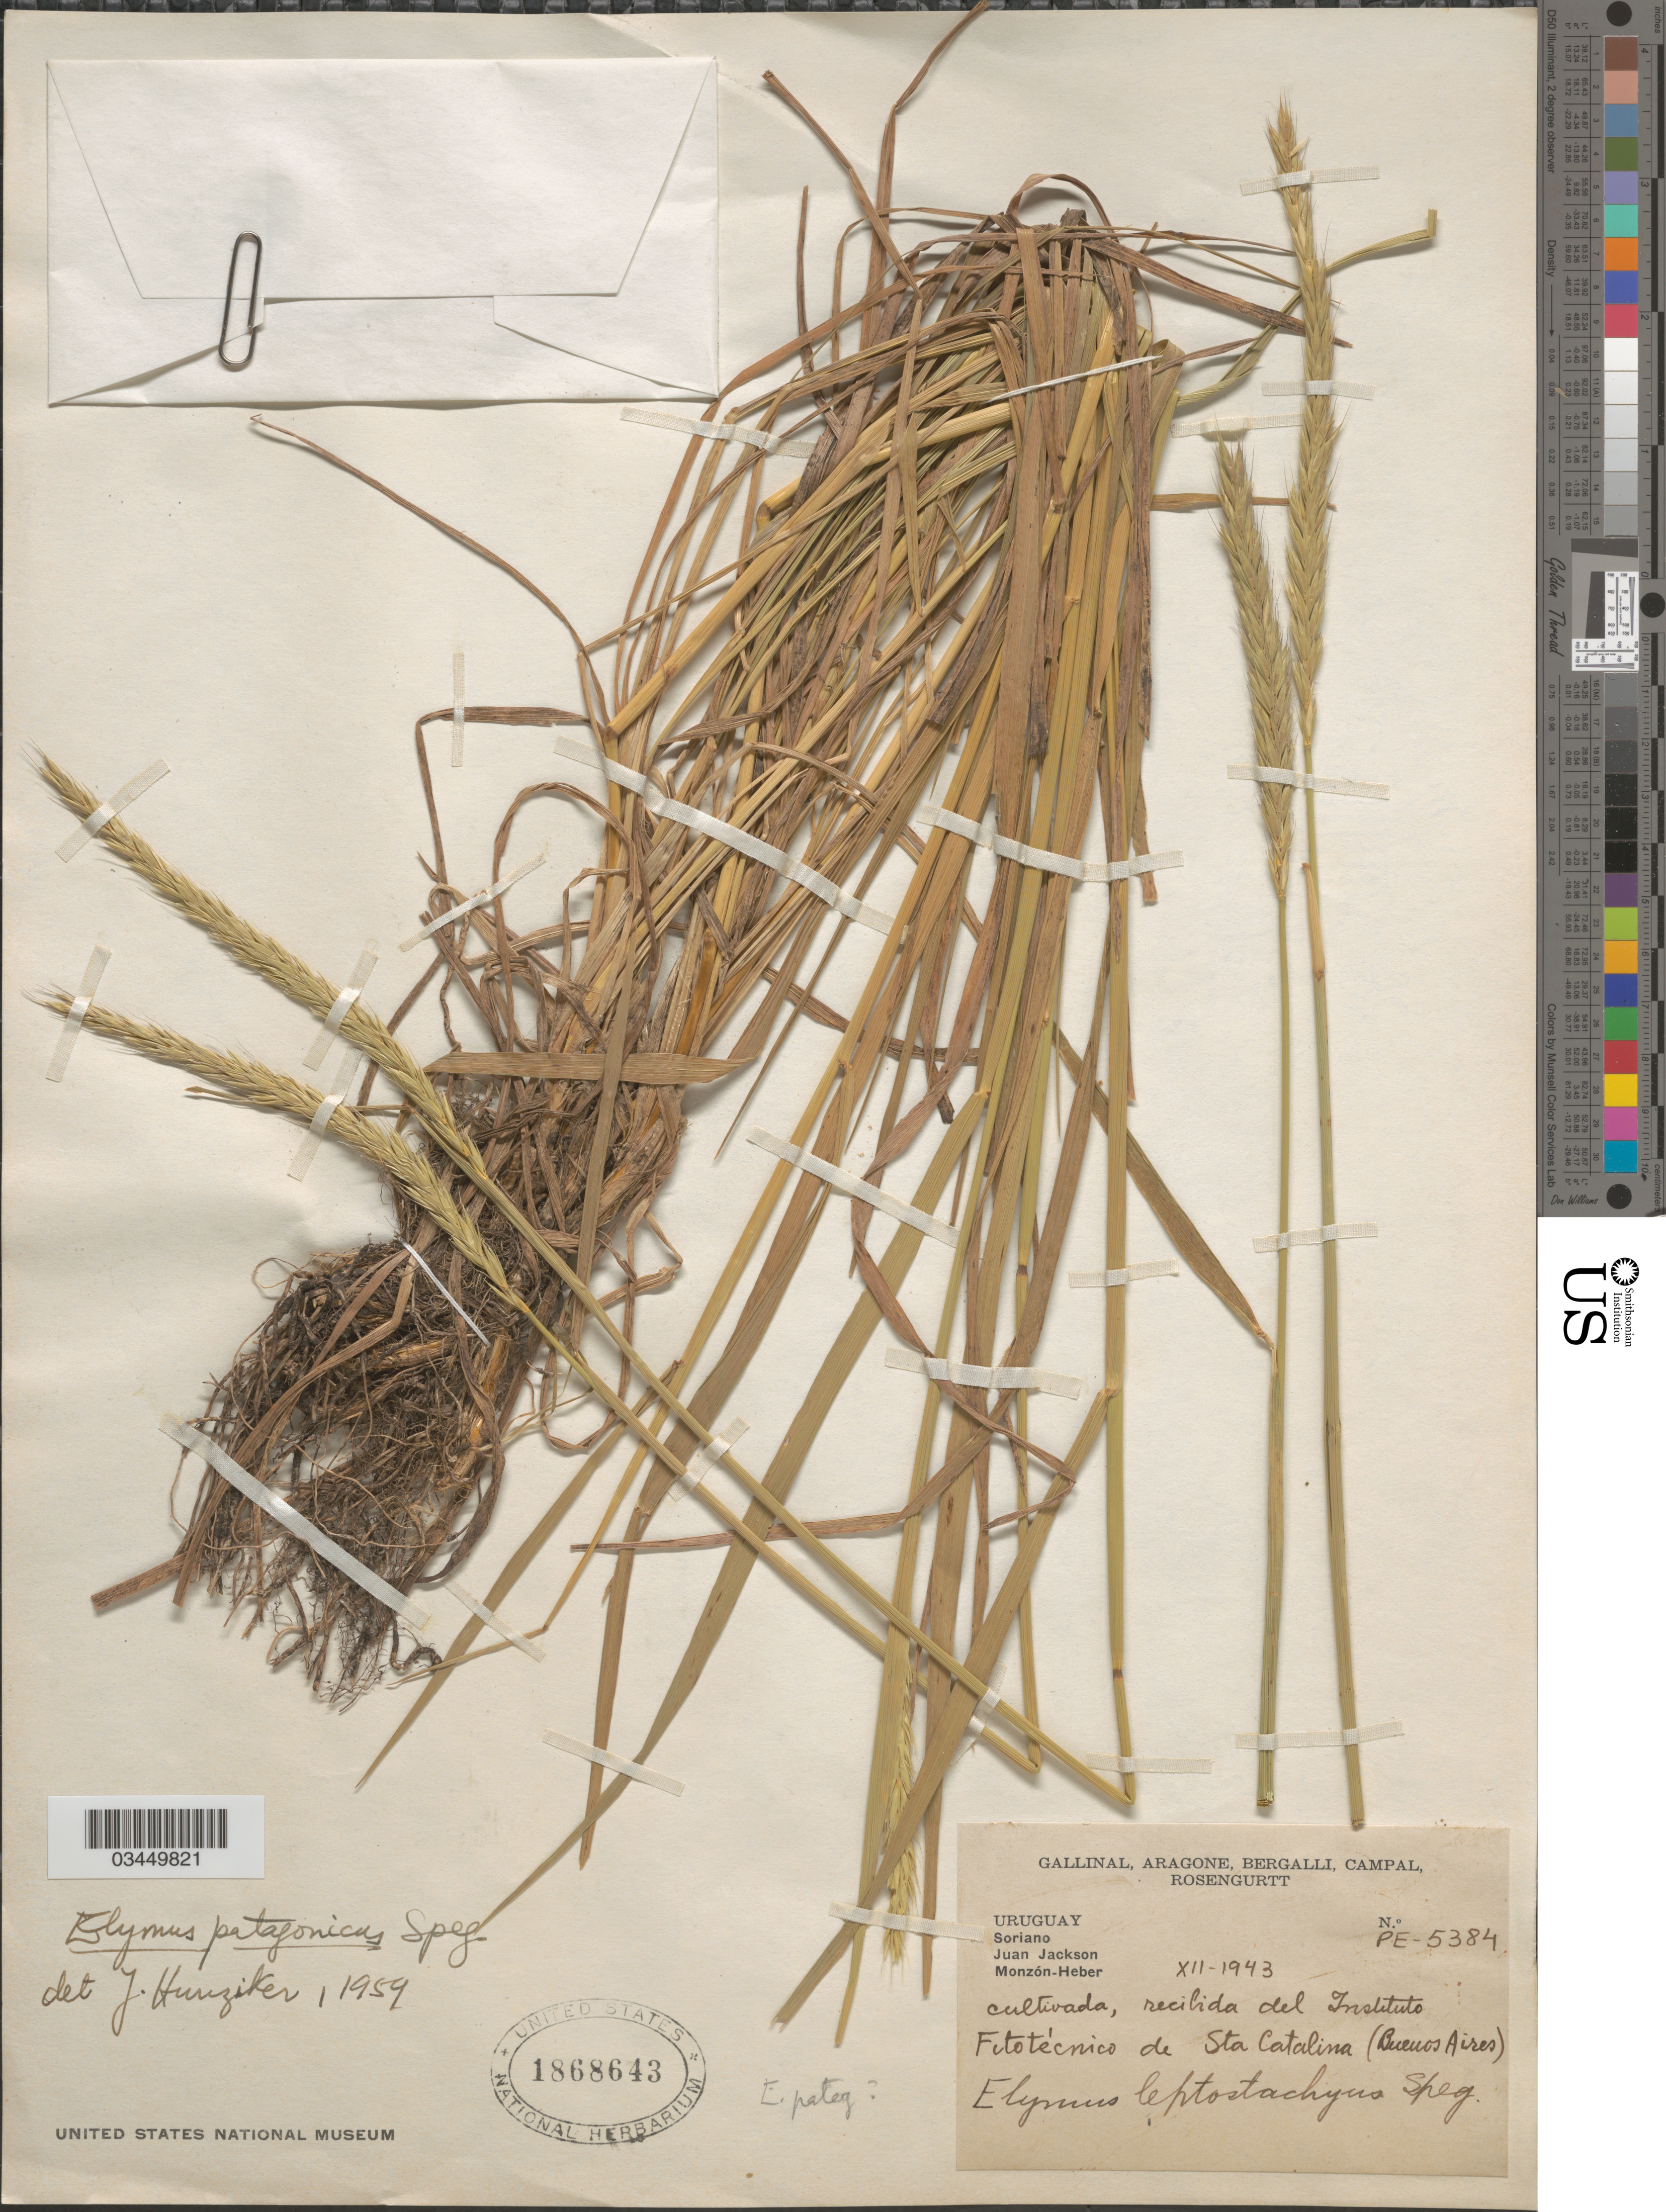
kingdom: Plantae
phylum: Tracheophyta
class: Liliopsida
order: Poales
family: Poaceae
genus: Elymus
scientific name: Elymus patagonicus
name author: Speg.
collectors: -. Gallinal, -- Aragone, -- Bergalli, -- Campal & Rosengurtt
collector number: PE-5384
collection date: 1943-12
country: Argentina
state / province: Buenos Aires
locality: Cultivada, recilida del Instituto Fitotécnico de Sta Catalina.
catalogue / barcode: US 1868643